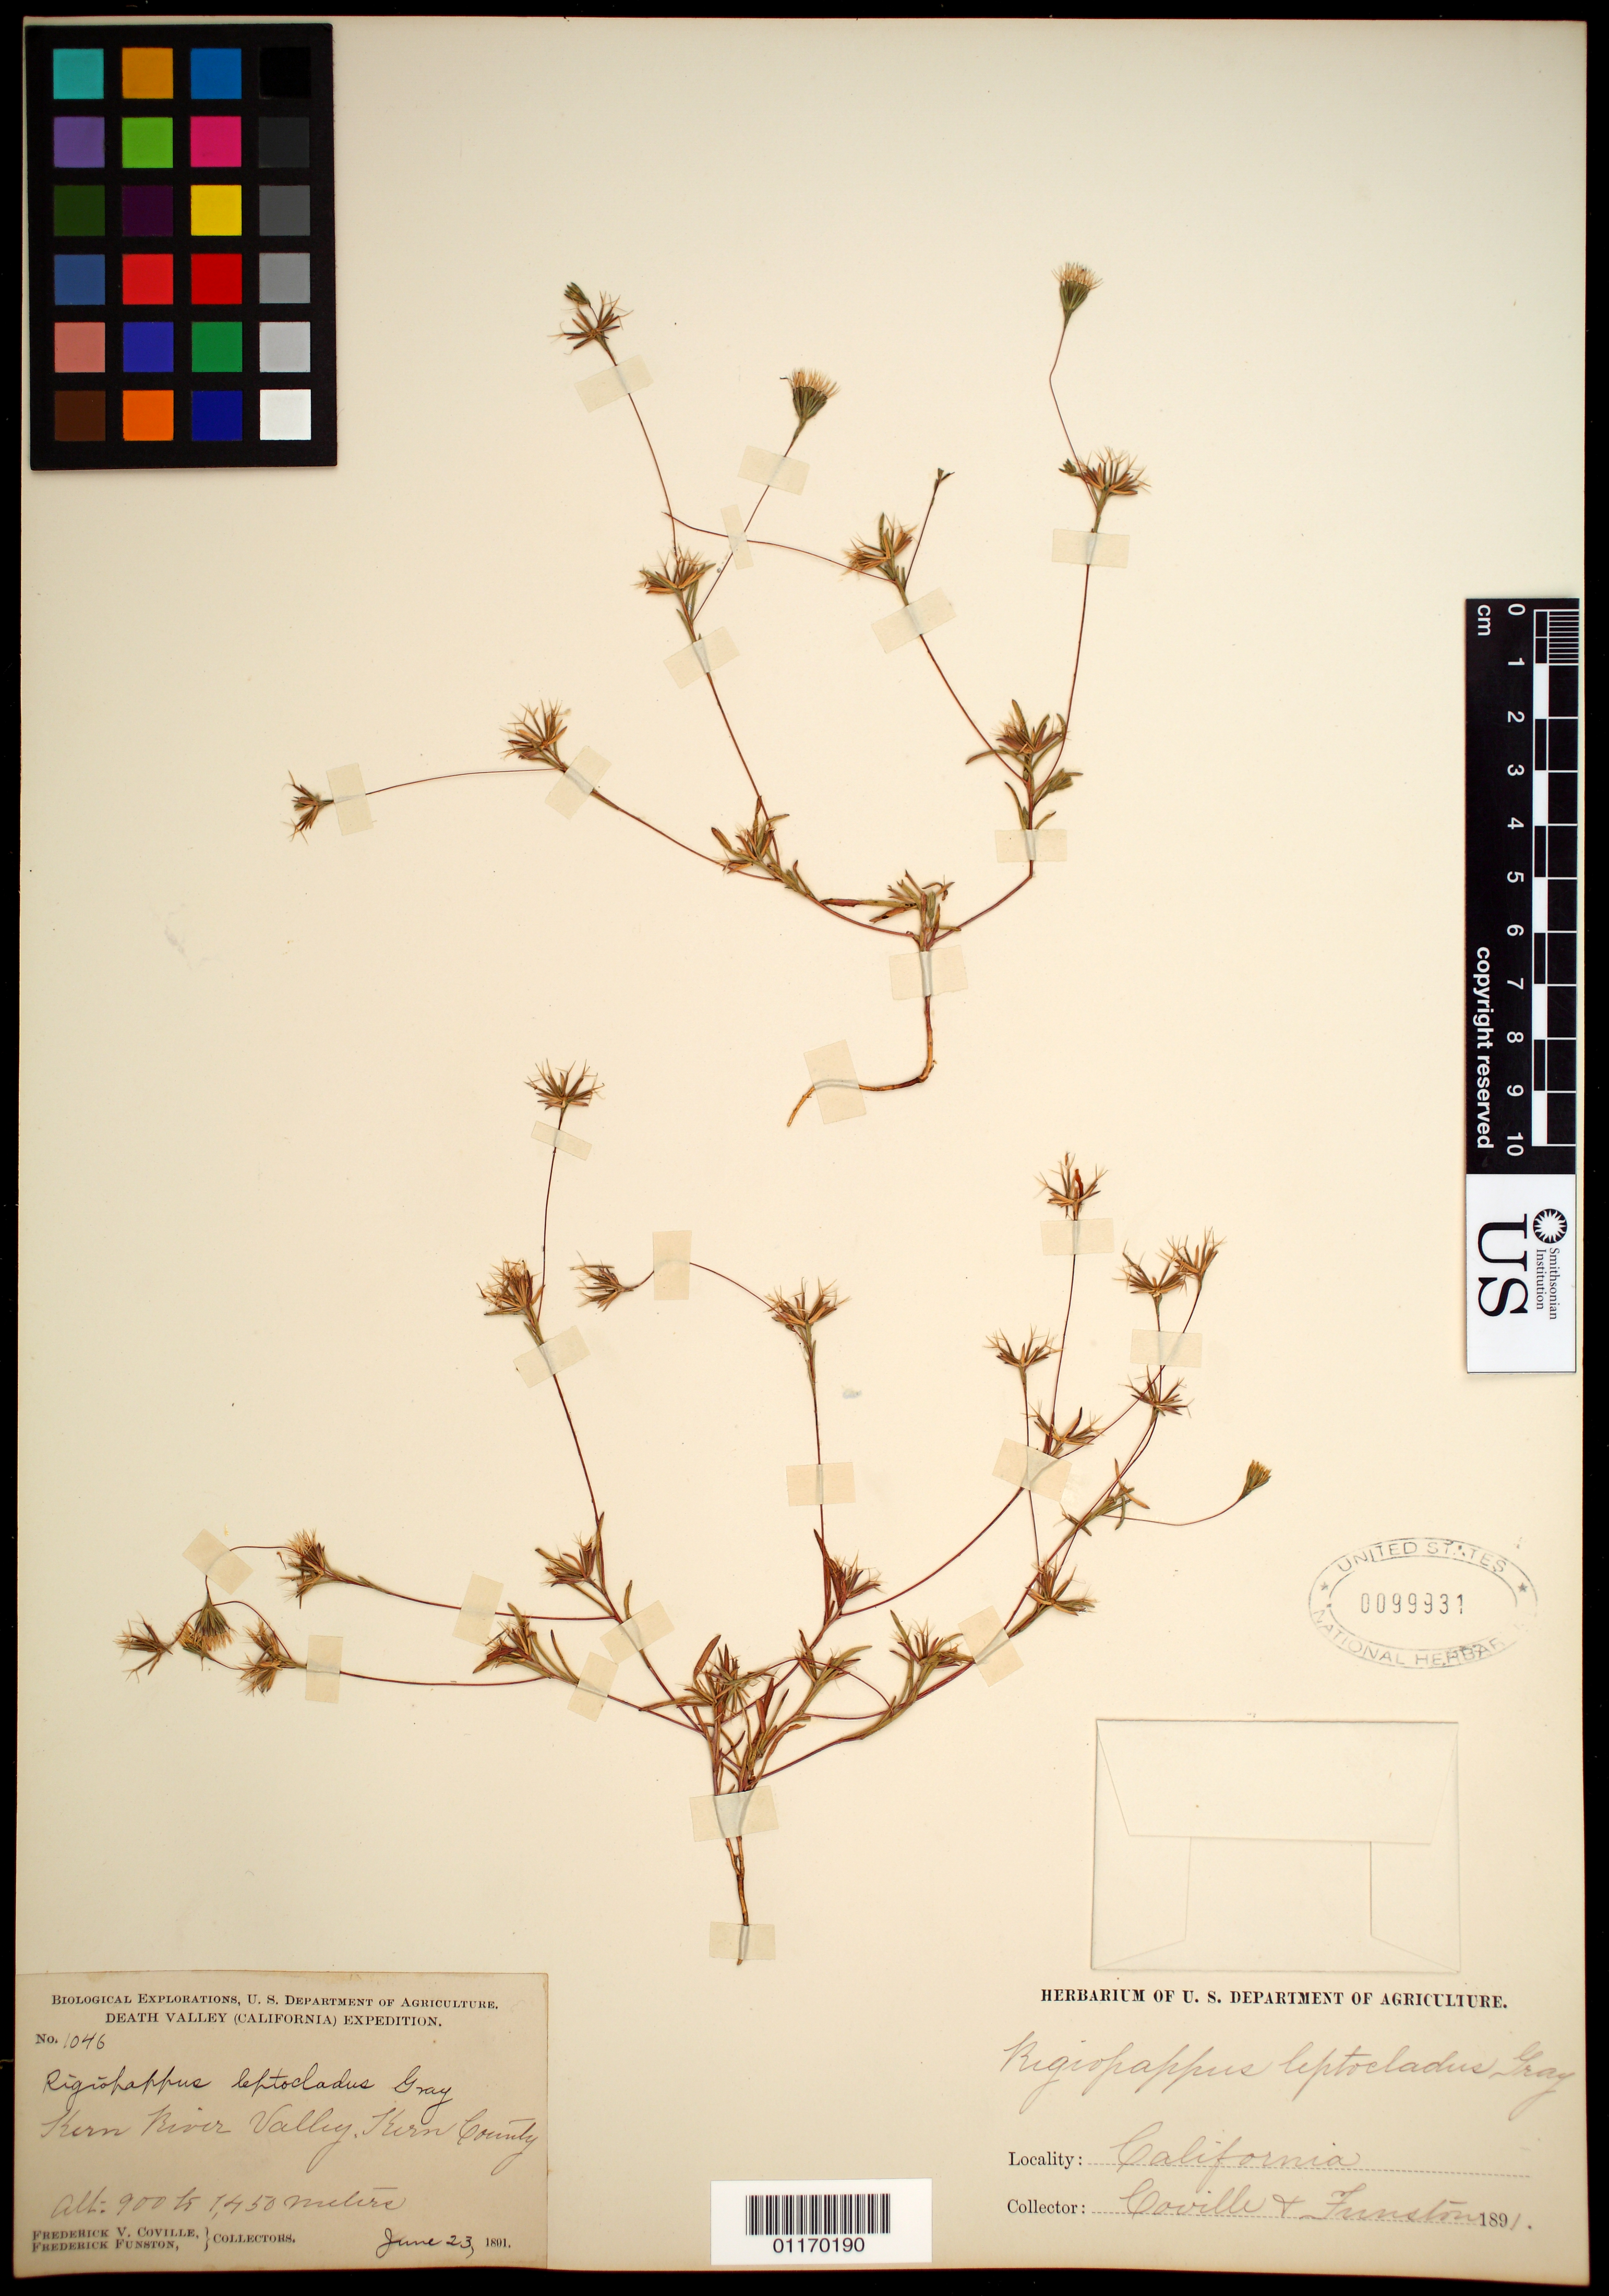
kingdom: Plantae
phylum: Tracheophyta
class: Magnoliopsida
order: Asterales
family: Asteraceae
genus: Rigiopappus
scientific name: Rigiopappus leptocladus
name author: A. Gray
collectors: F. V. Coville & F. Funston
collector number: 1046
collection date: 1891-06-23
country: United States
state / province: California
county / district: Kern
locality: Kern River Valley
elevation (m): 1450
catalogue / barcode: US 99931